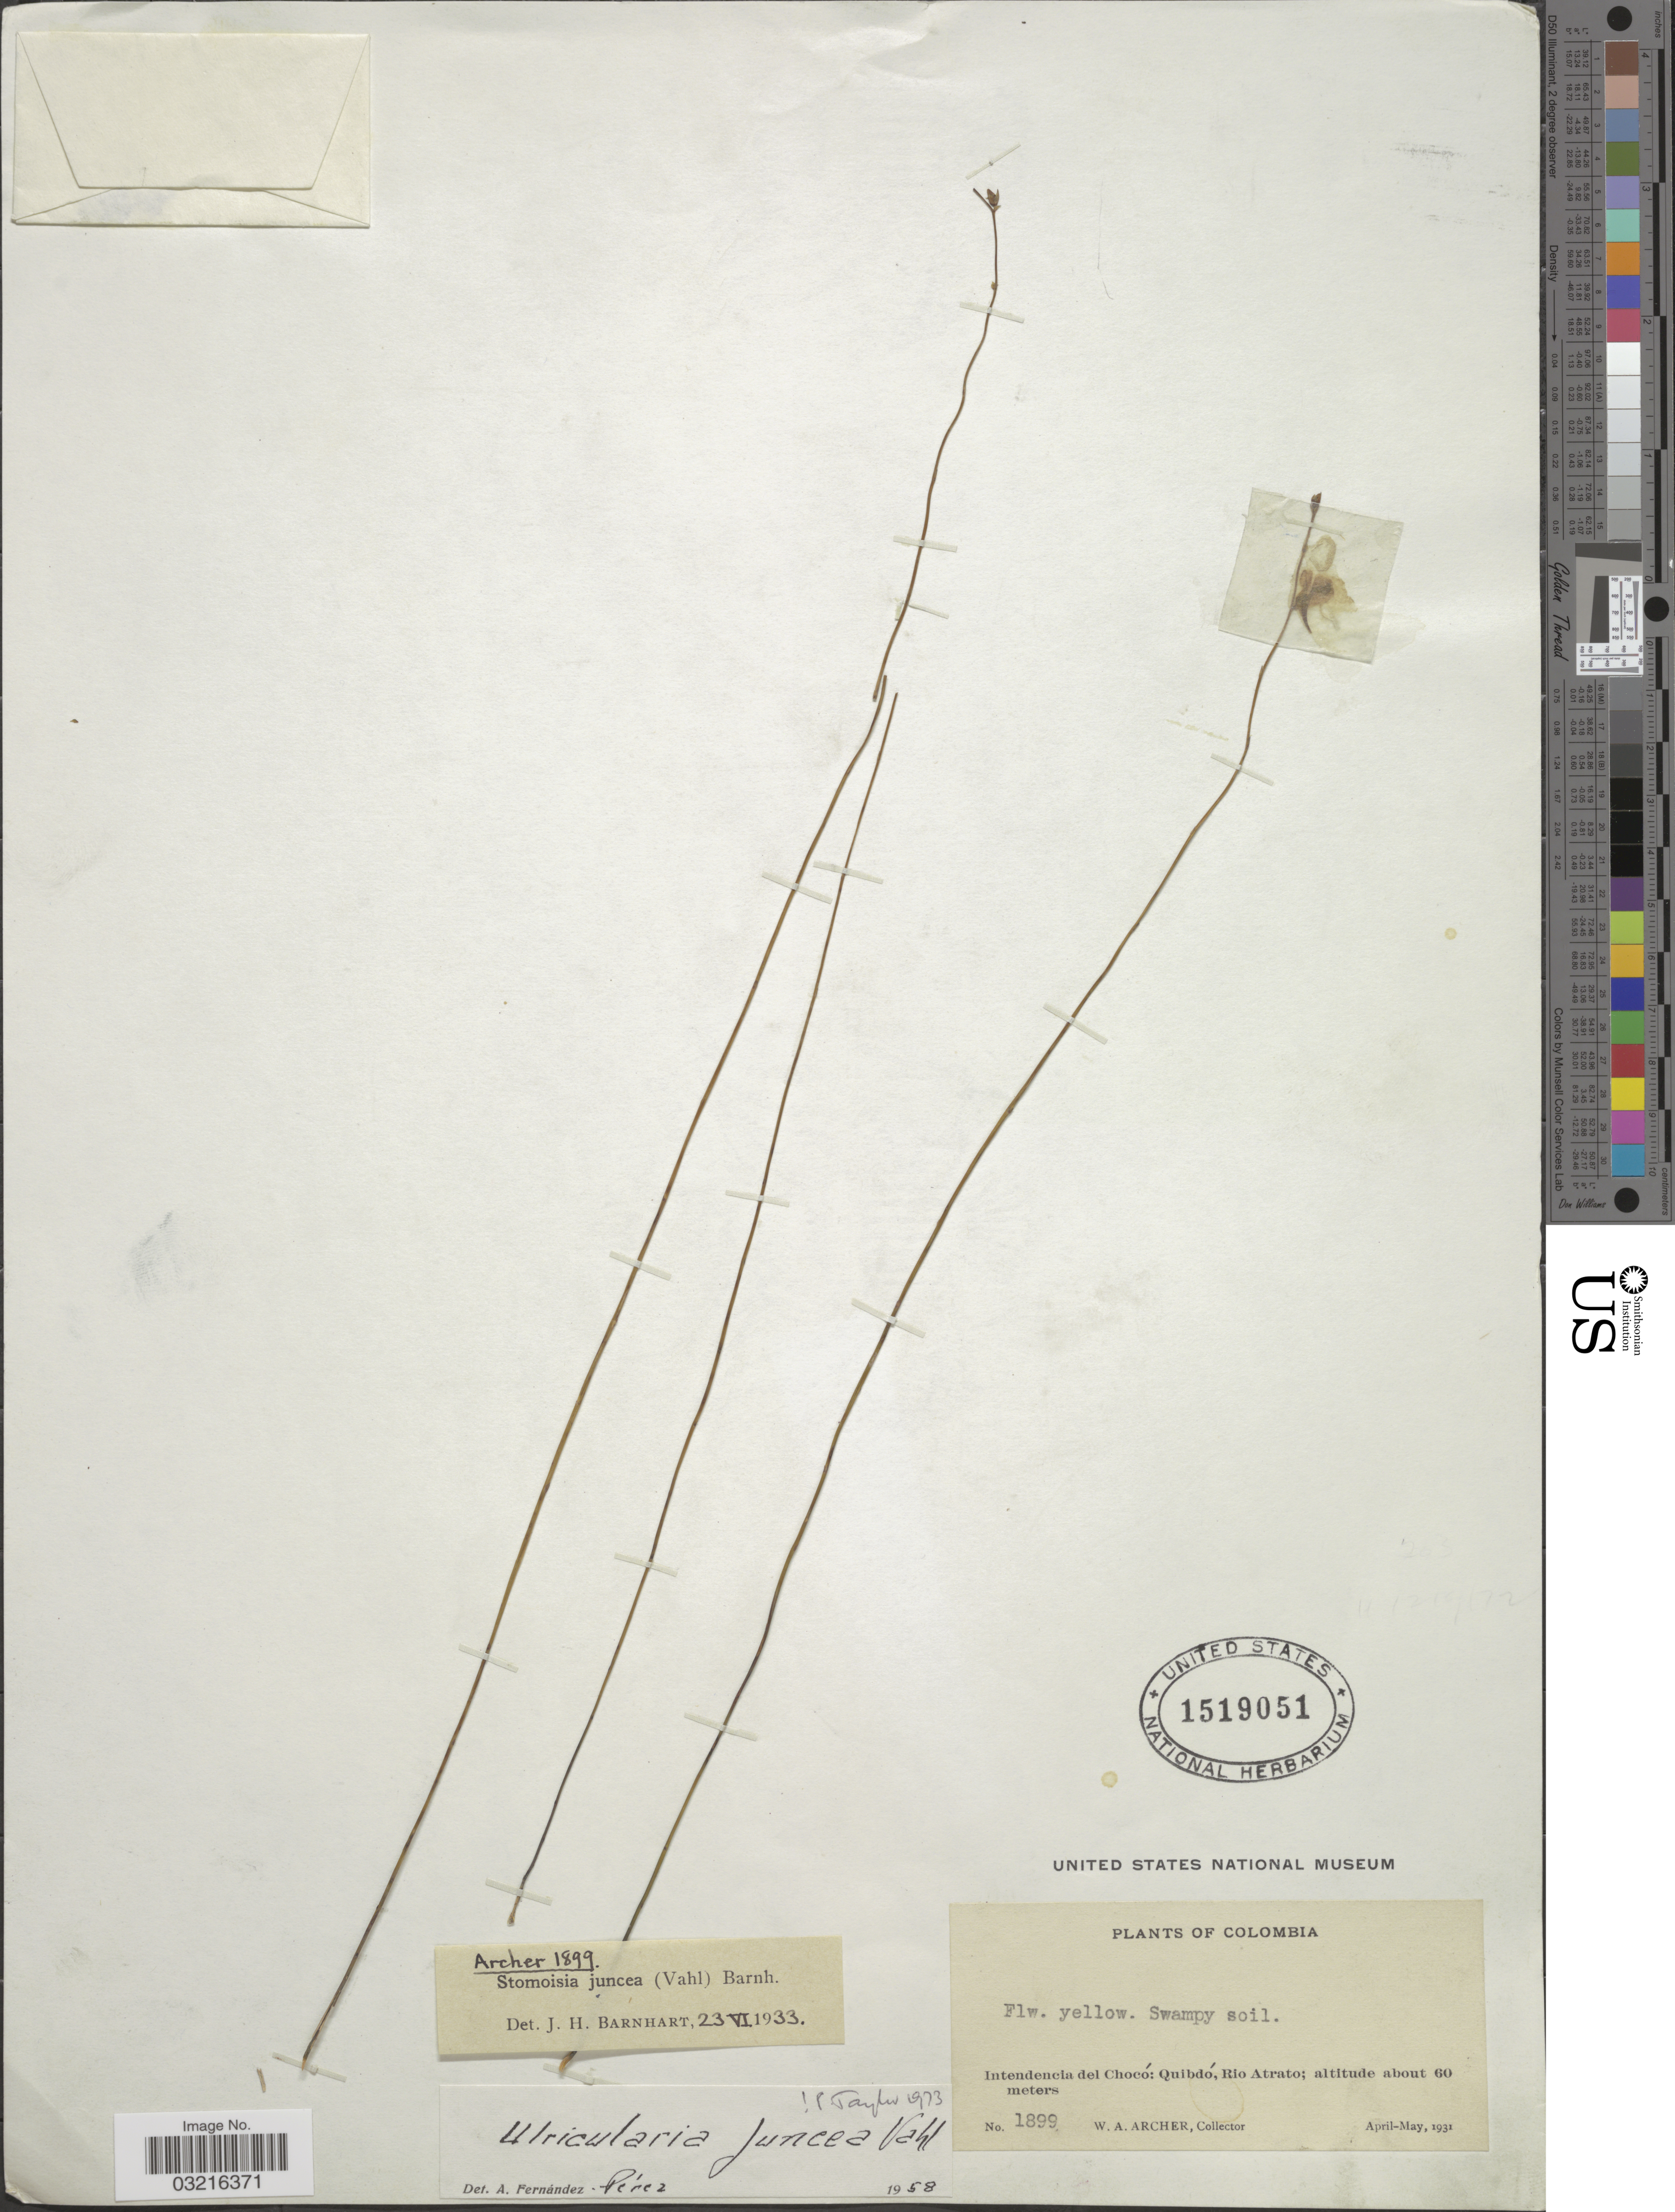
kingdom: Plantae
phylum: Tracheophyta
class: Magnoliopsida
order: Lamiales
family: Lentibulariaceae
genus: Utricularia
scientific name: Utricularia juncea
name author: Vahl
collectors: W. Archer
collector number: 1899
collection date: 1931-04/1931-05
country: Colombia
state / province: Chocó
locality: Intendencia del Chocó: Quibdó, Rio Atrato.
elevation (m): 60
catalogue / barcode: US 1519051